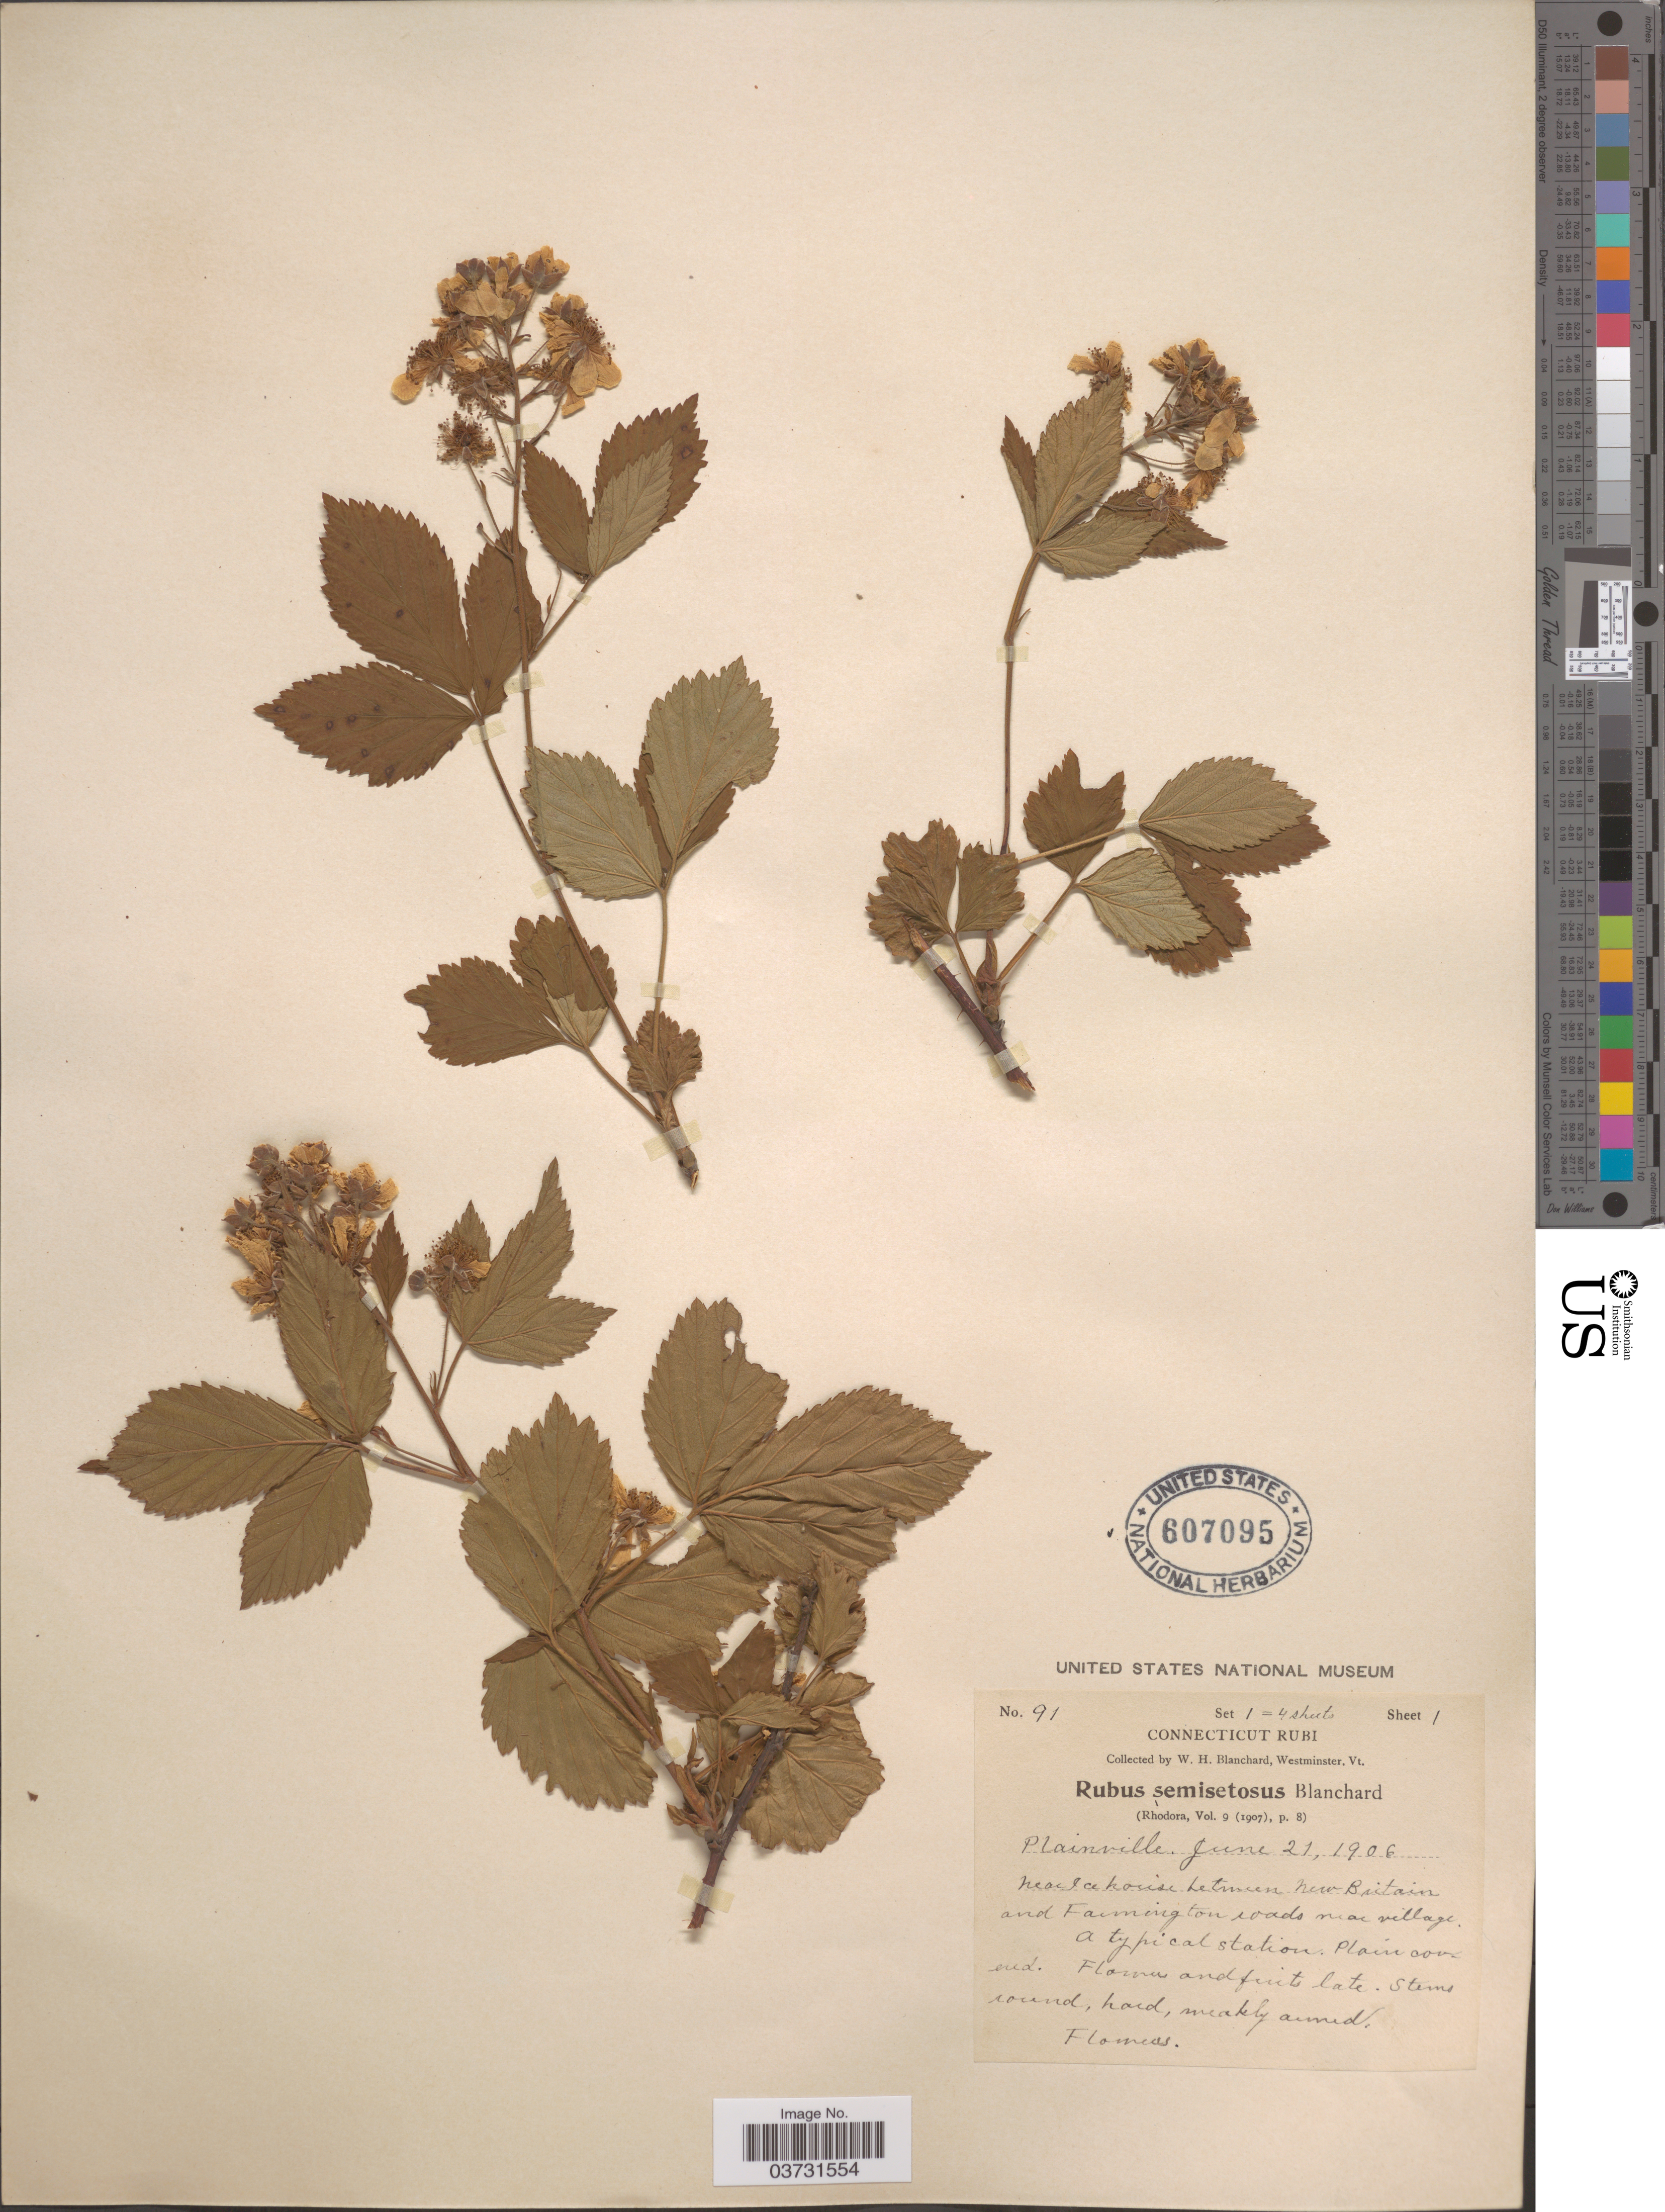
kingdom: Plantae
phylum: Tracheophyta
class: Magnoliopsida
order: Rosales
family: Rosaceae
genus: Rubus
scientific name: Rubus nigricans x R. recurvans Blanch.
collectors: W. H. Blanchard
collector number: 91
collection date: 1906-06-21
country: United States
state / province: Connecticut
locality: Plainville. Near Ice house between New Britain and Farmington roads near village. A typical station.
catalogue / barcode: US 607095